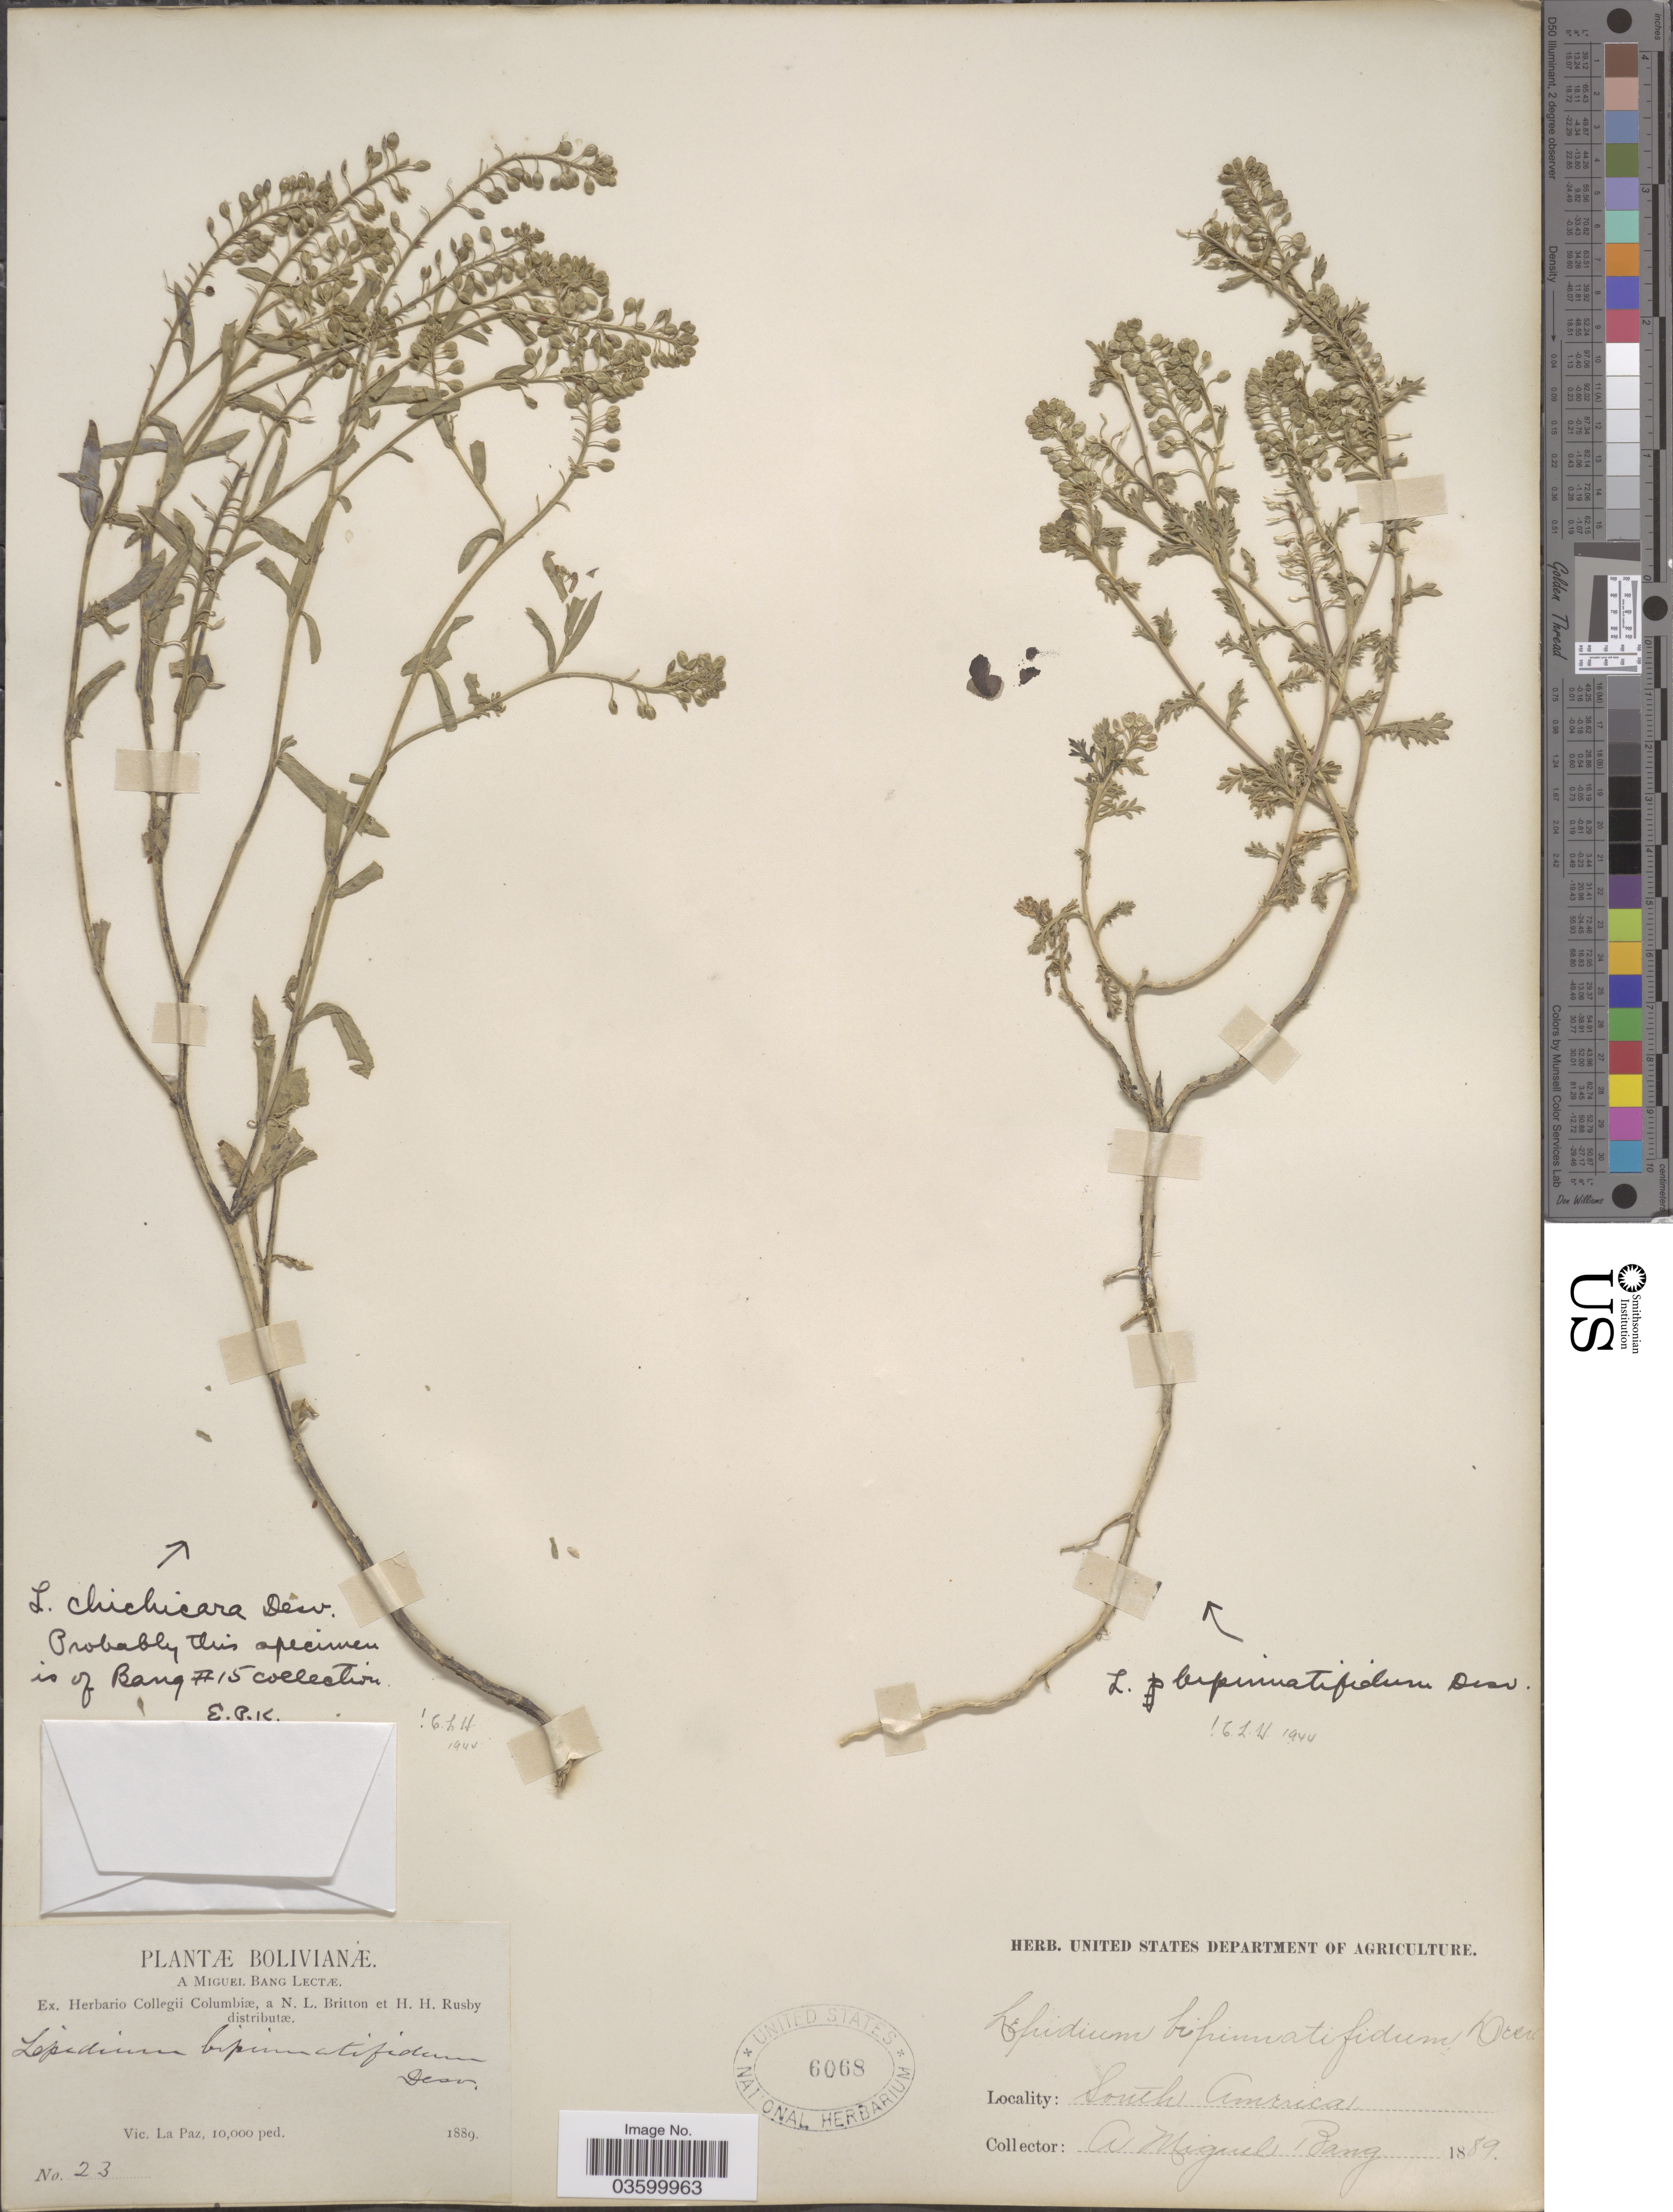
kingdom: Plantae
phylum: Tracheophyta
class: Magnoliopsida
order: Brassicales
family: Brassicaceae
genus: Lepidium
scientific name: Lepidium chichicara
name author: Desv.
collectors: M. Bang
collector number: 23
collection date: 1889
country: Bolivia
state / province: La Paz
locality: Vic. La Paz.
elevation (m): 3048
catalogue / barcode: US 6068